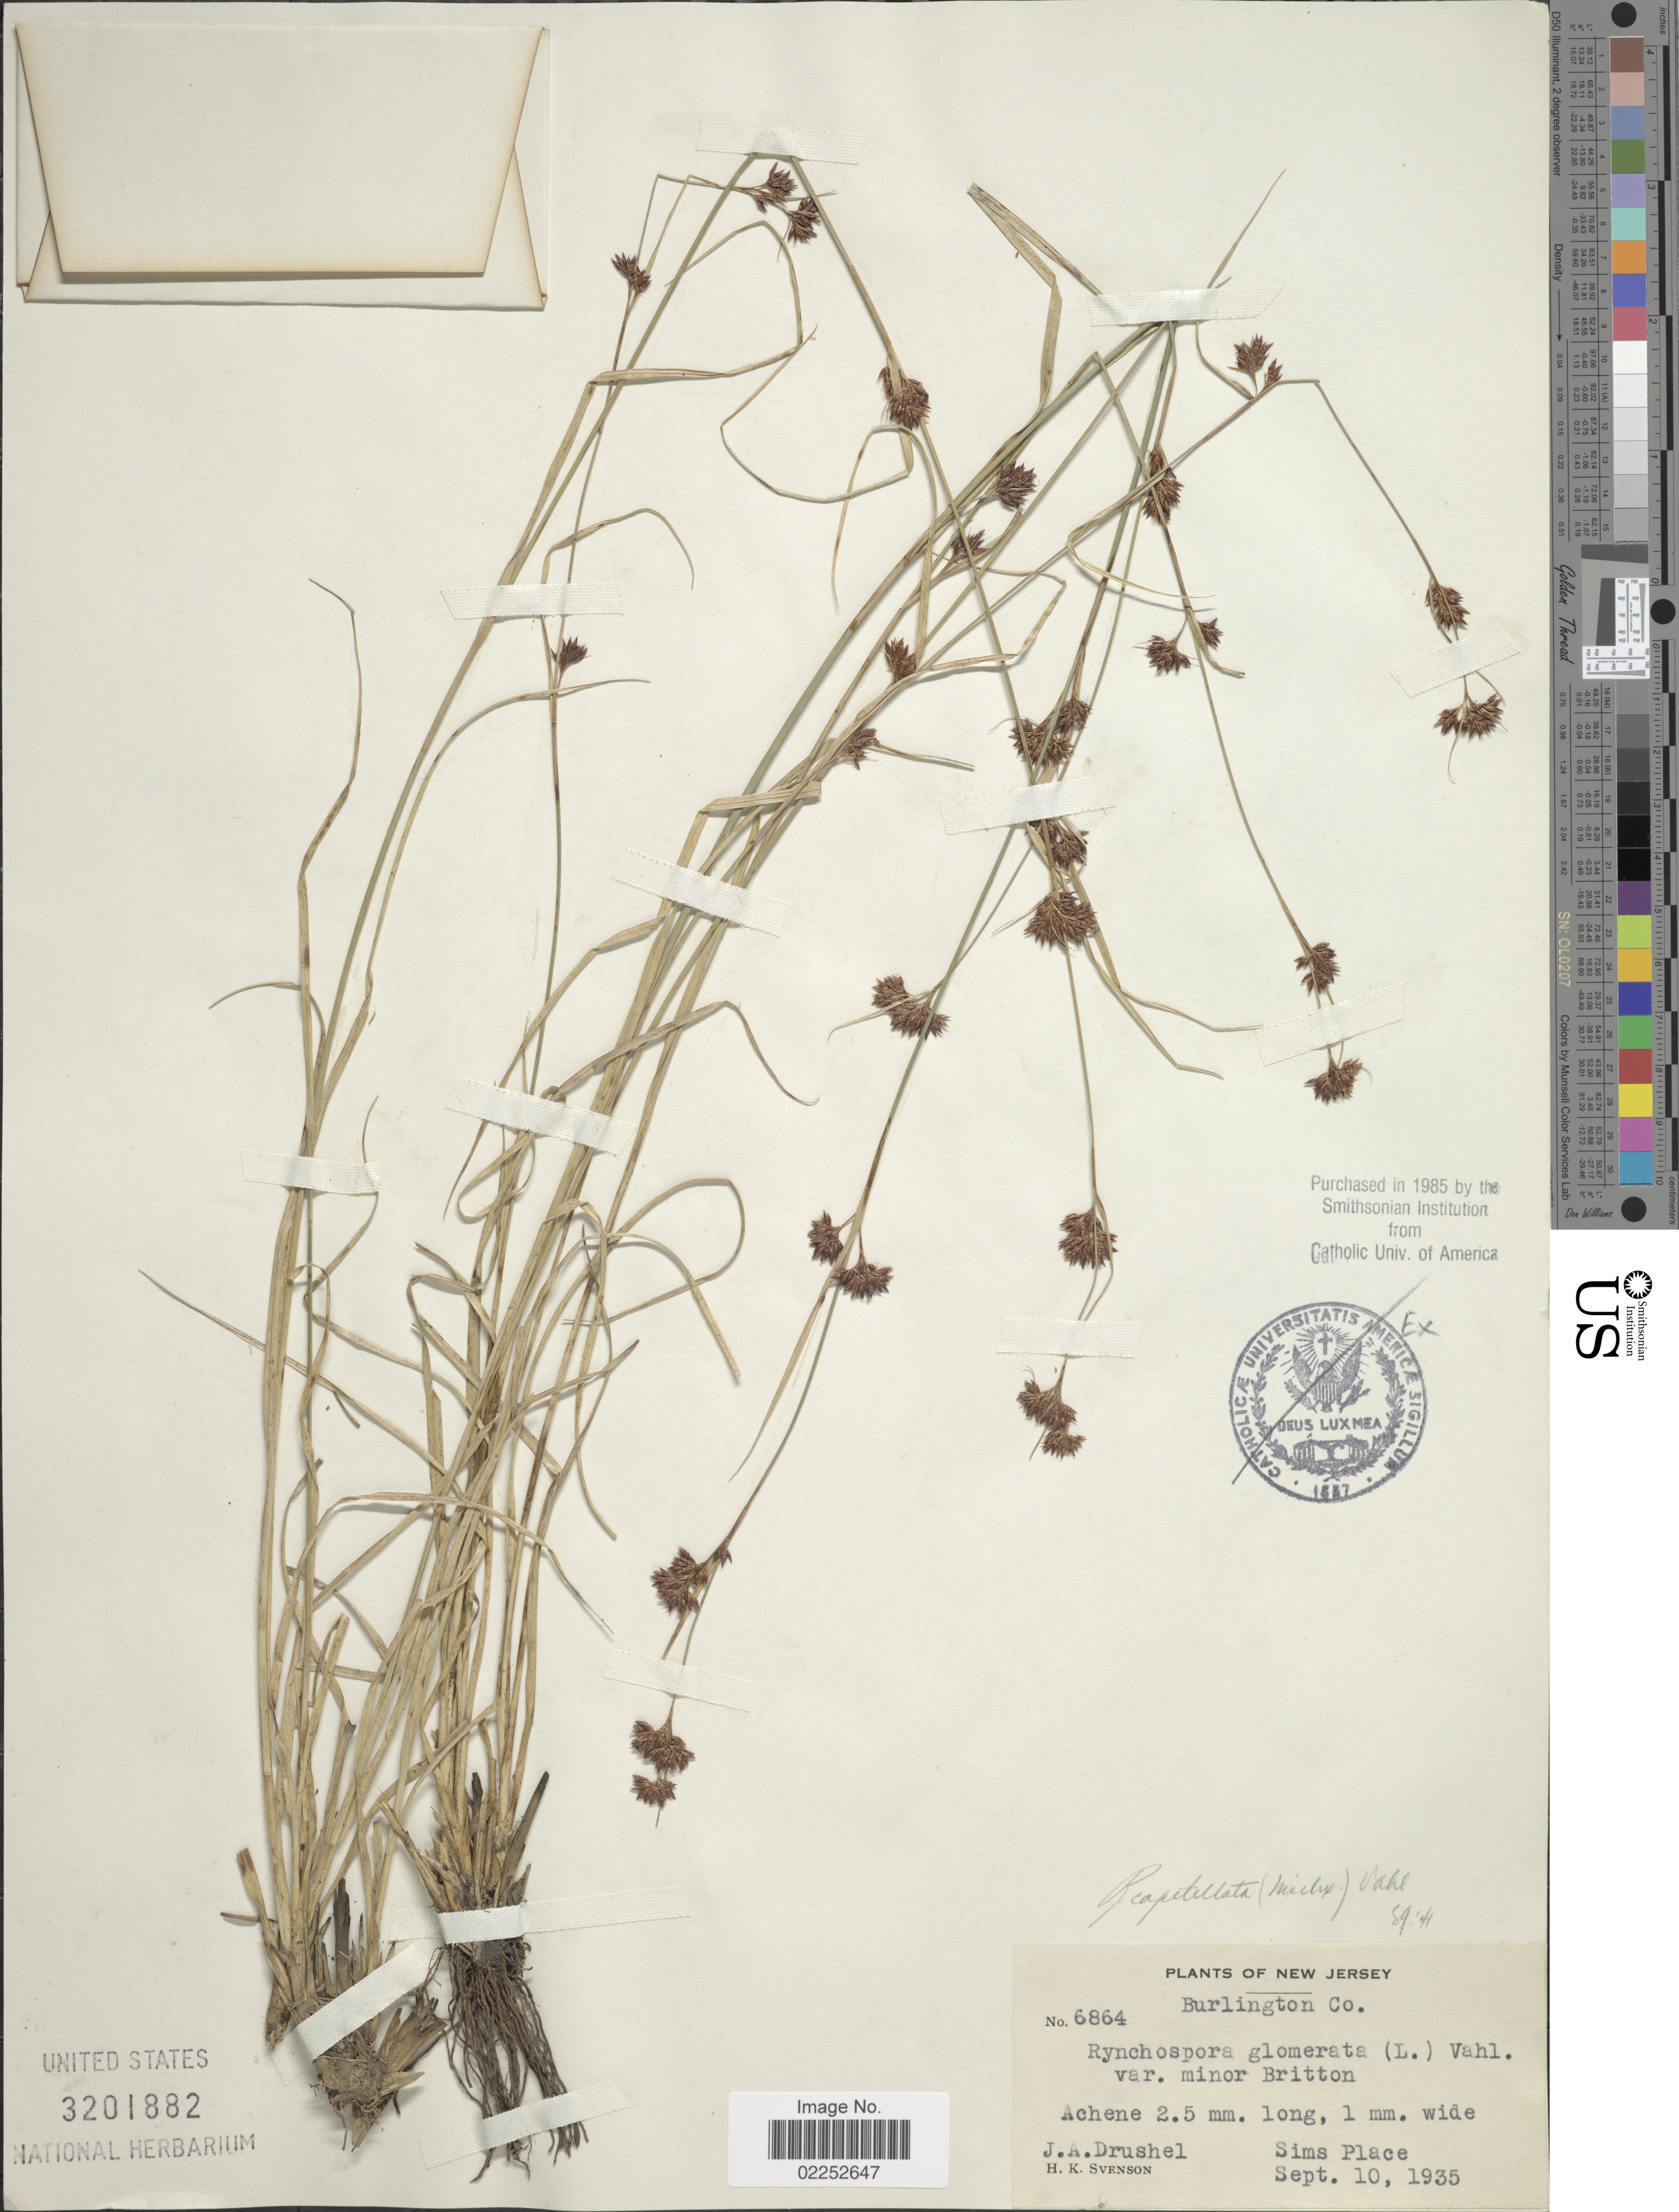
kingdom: Plantae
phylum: Tracheophyta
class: Liliopsida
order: Poales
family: Cyperaceae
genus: Rhynchospora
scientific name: Rhynchospora capitellata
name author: (Michx.) Vahl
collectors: J. A. Drushel & H. K. Svenson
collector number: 6864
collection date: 1935-09-10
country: United States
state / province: New Jersey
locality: Burlington Co, Sims Place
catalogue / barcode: US 3201882